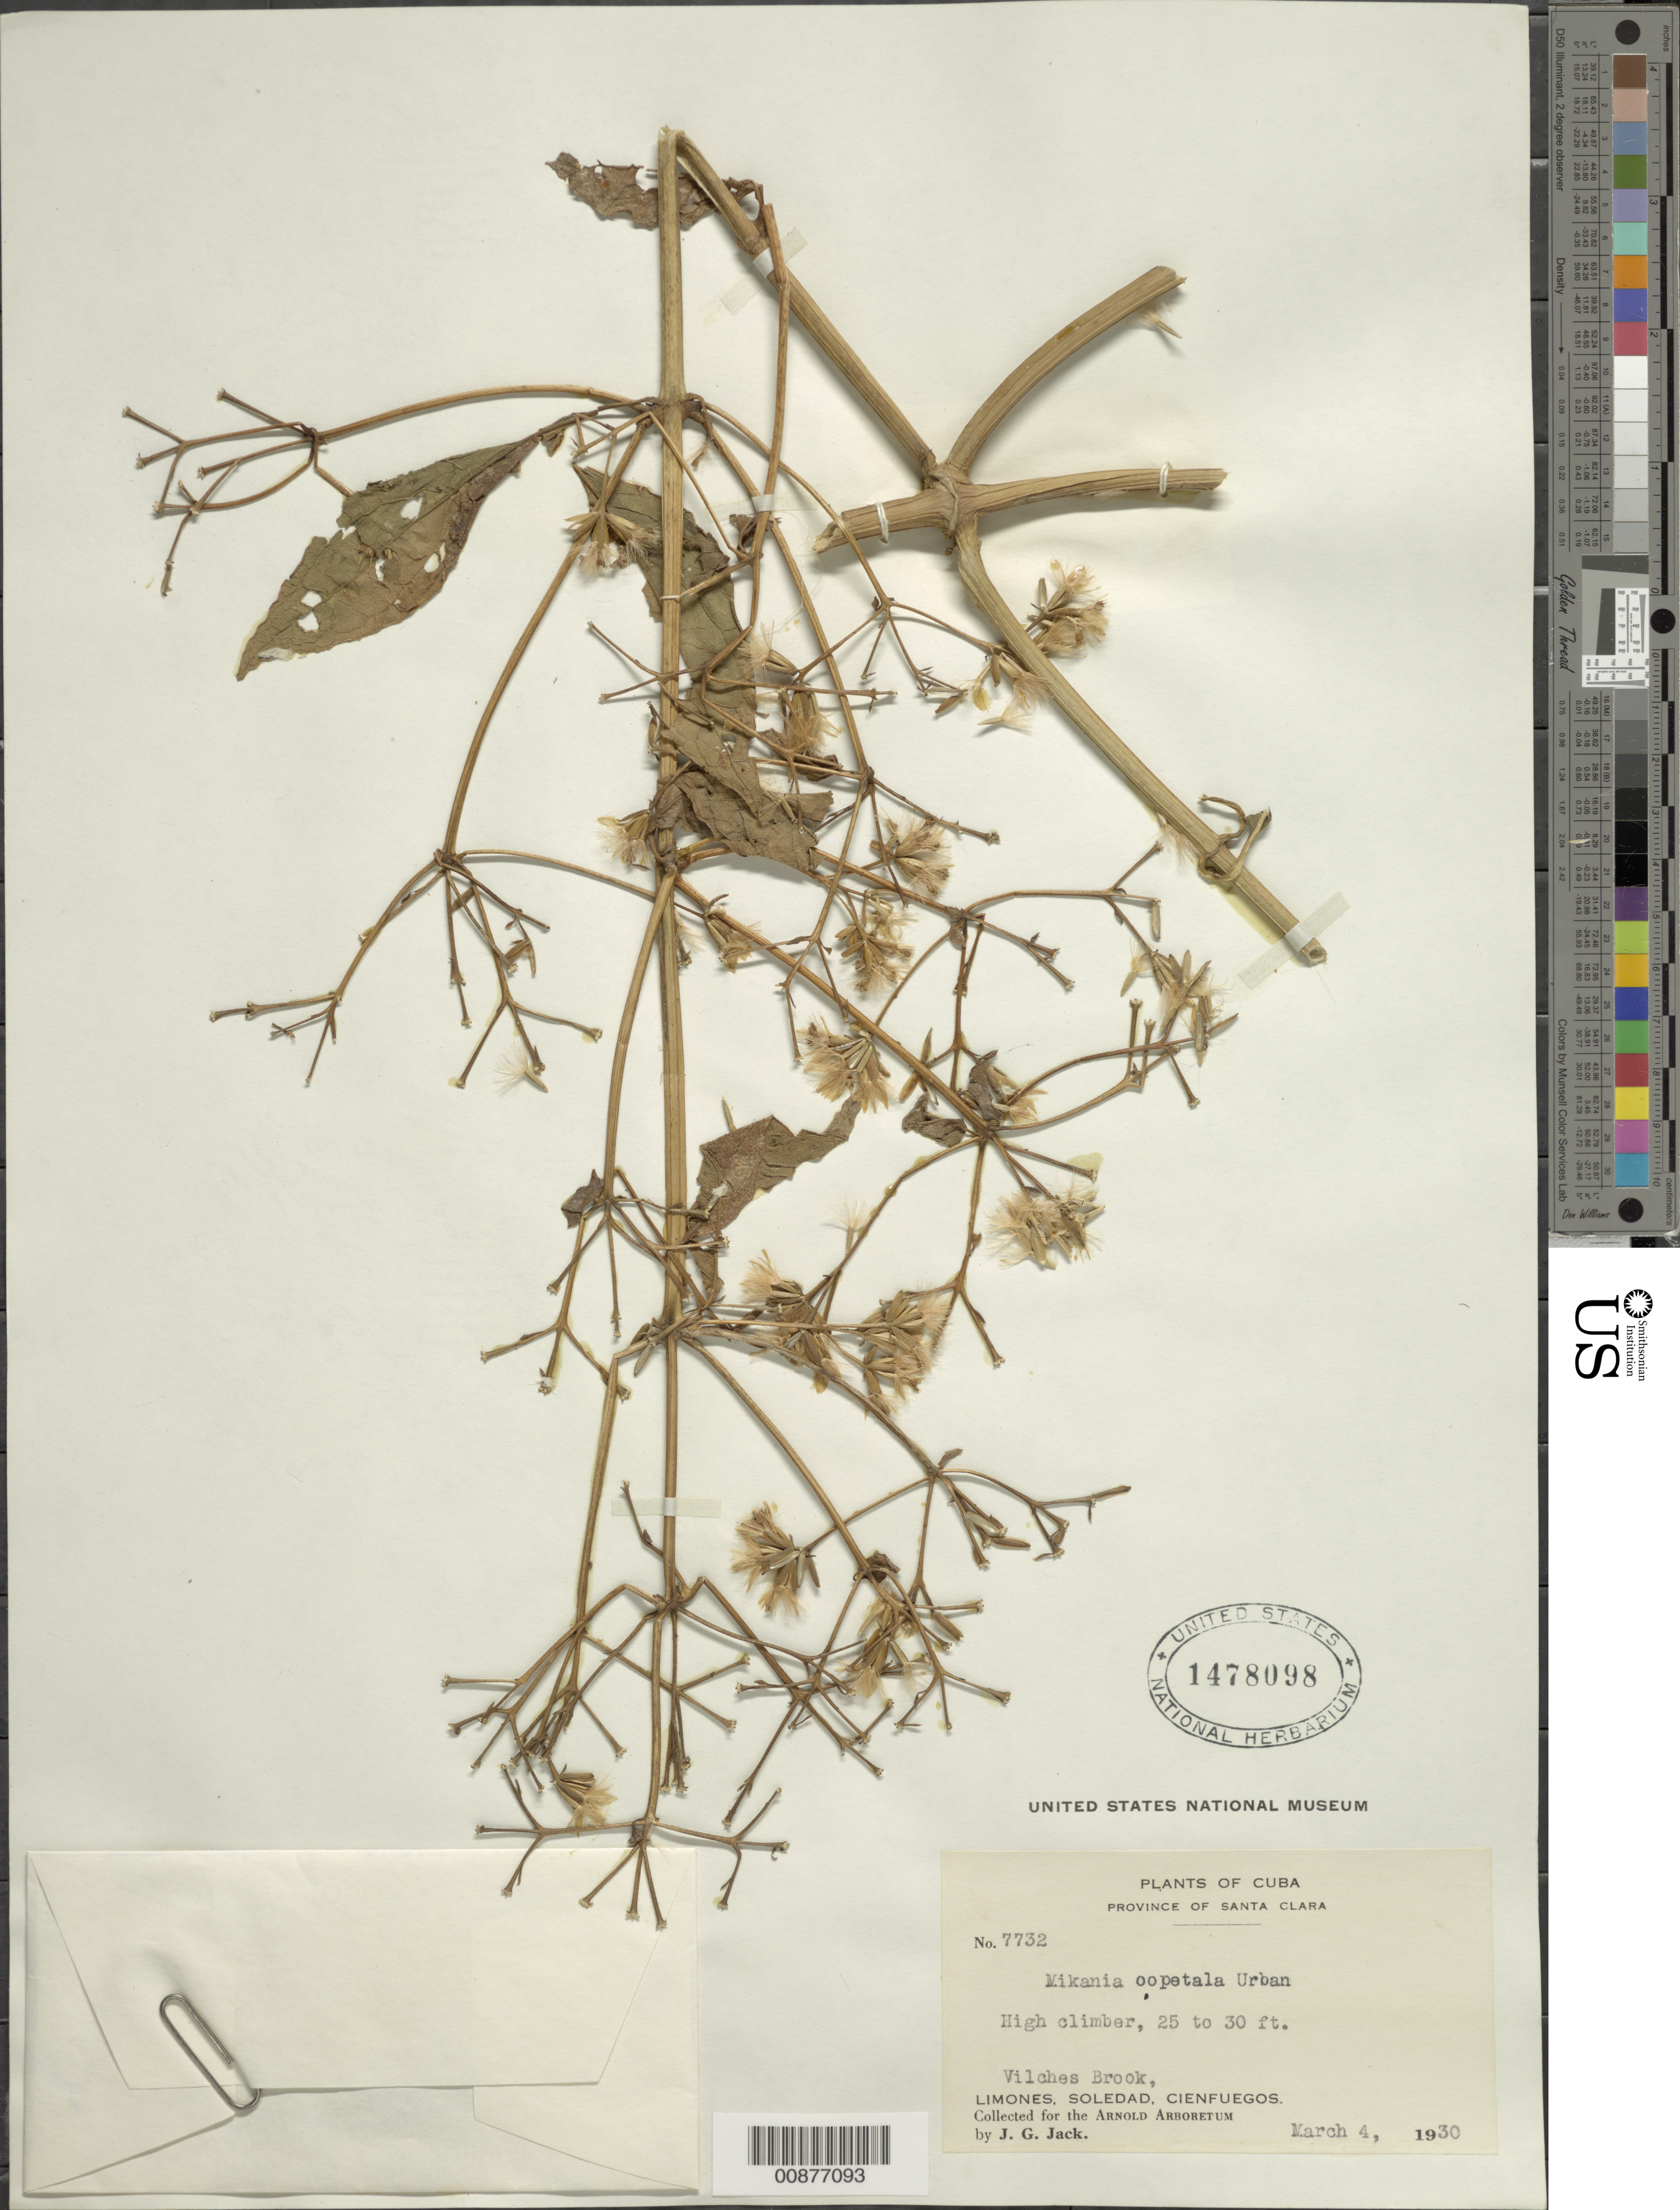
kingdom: Plantae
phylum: Tracheophyta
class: Magnoliopsida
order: Asterales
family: Asteraceae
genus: Mikania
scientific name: Mikania oopetala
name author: Urb. & Nied.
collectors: J. G. Jack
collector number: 7732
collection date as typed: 04 Mar 1930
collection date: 1930-03-04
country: Cuba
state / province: Las Villas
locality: Vilches Brook; Limones, Soledad, Cienfuegos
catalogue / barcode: US 1478098